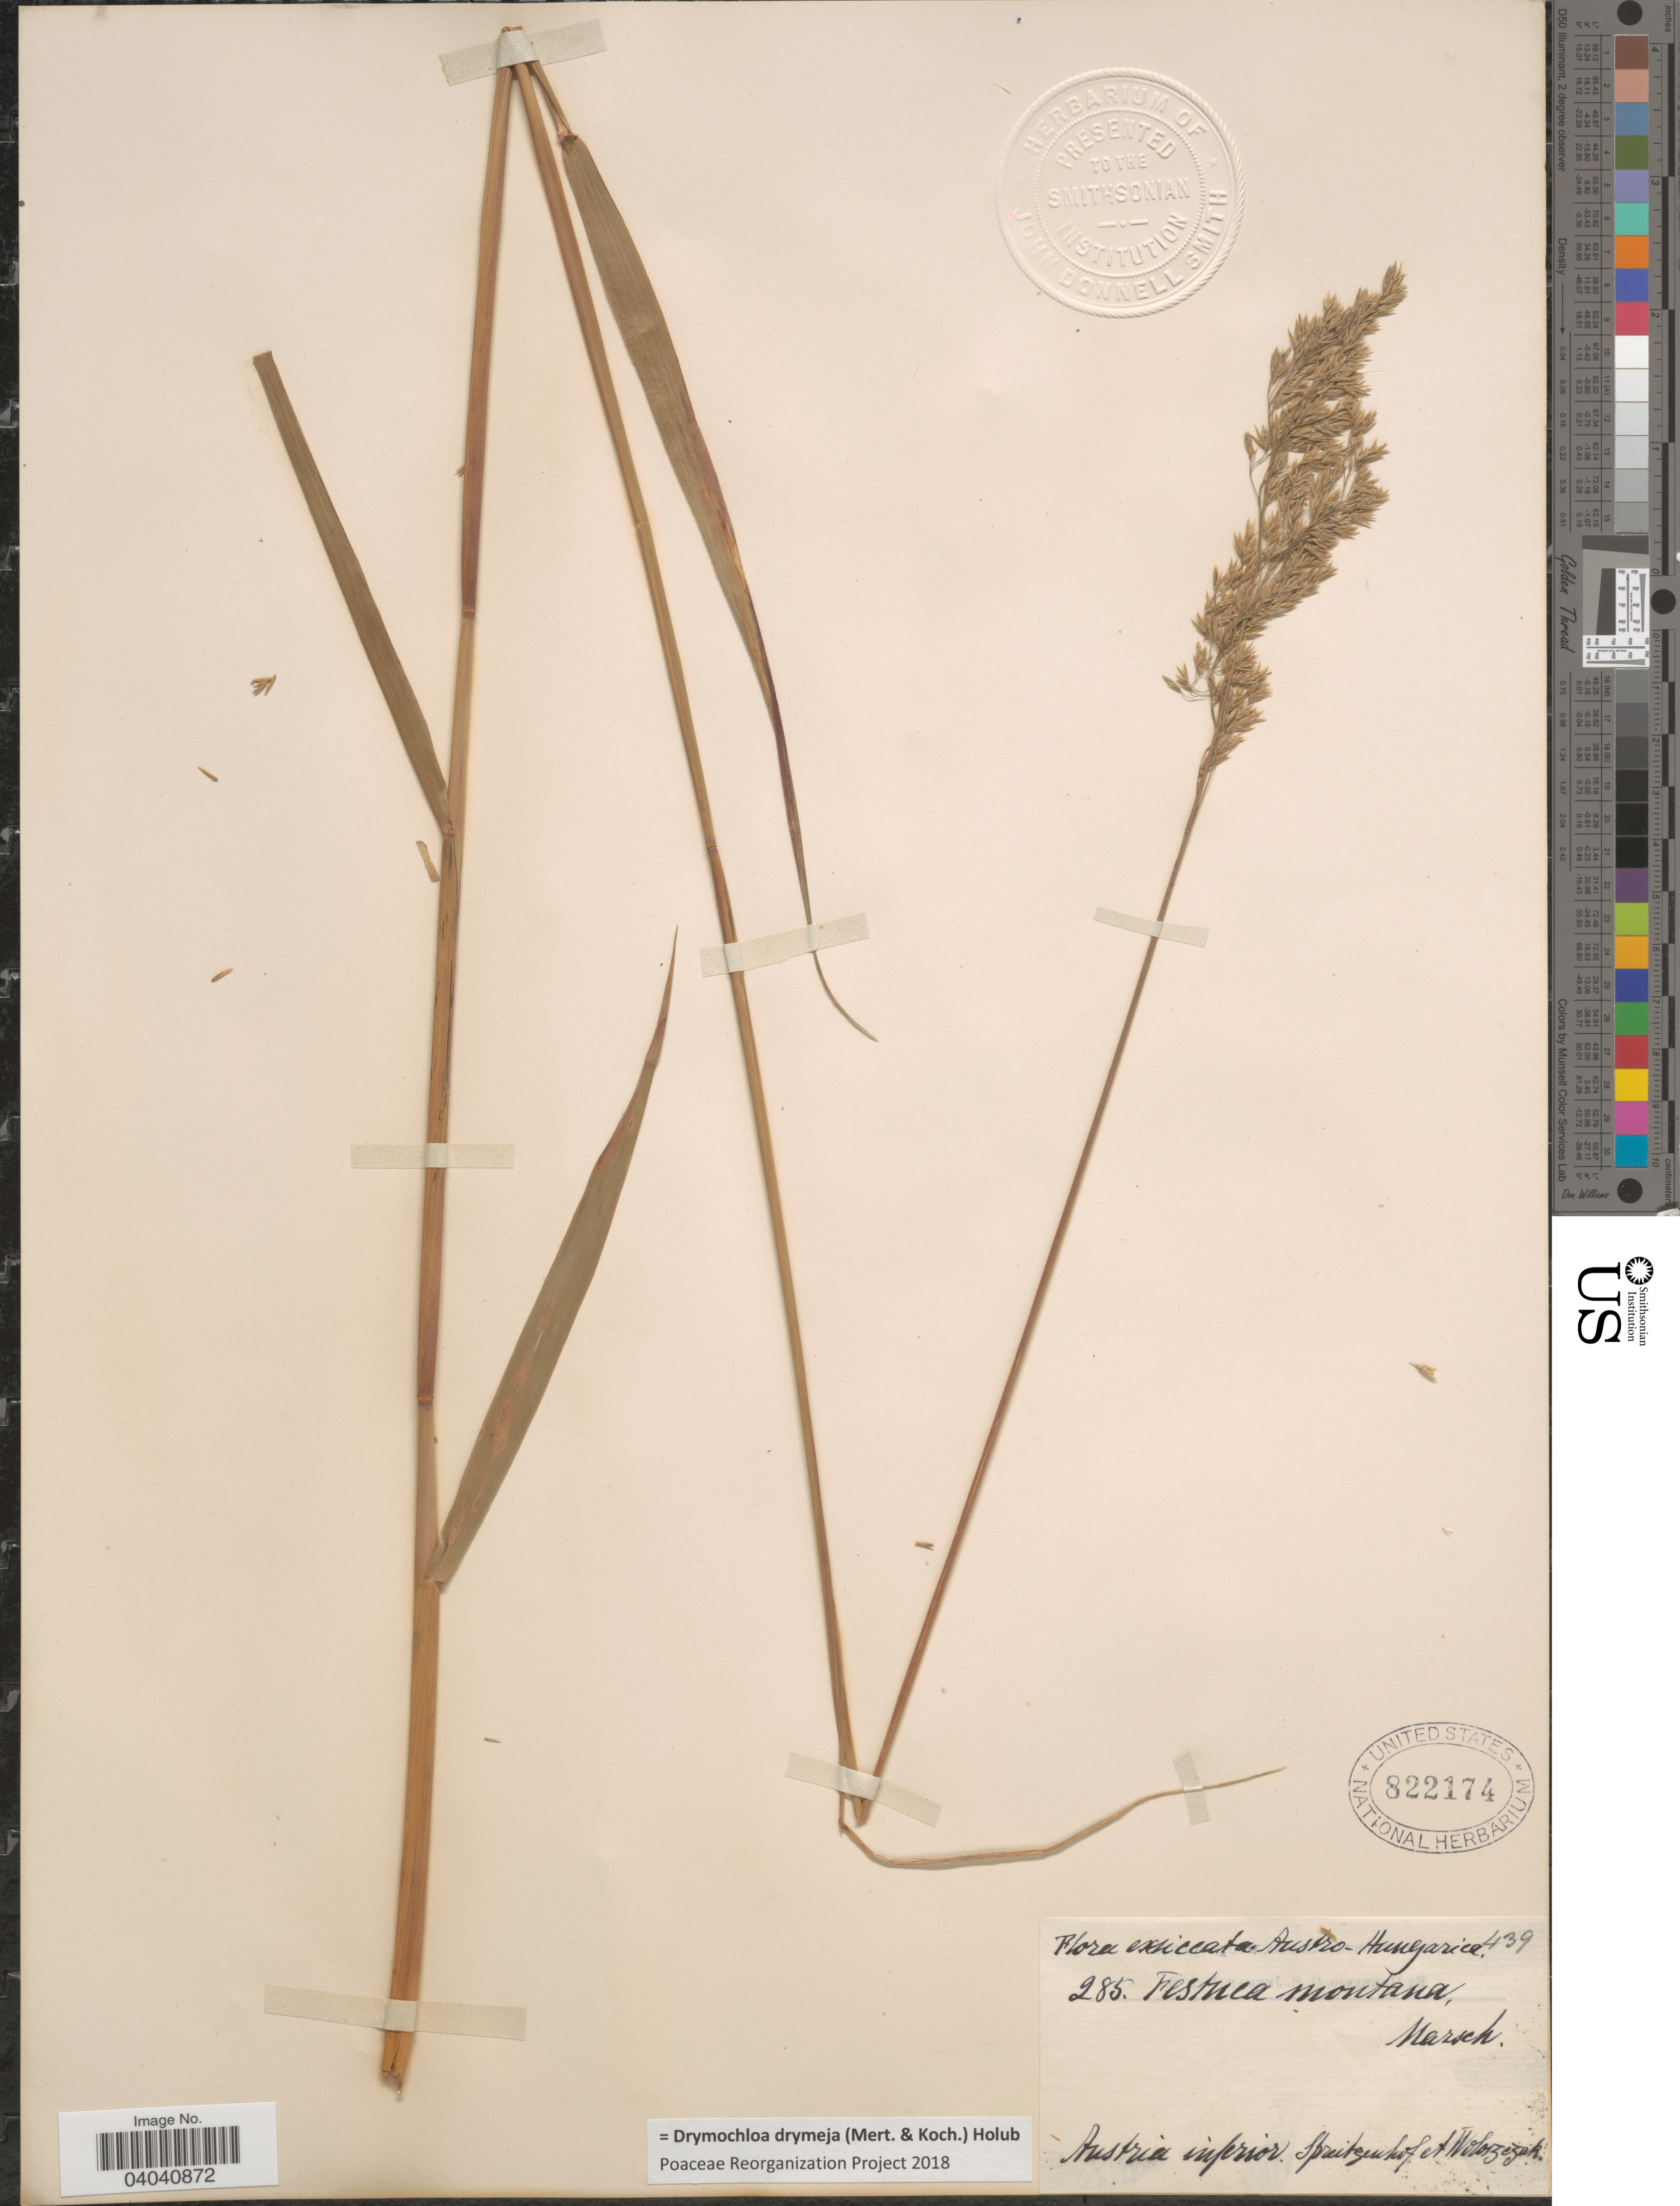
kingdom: Plantae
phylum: Tracheophyta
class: Liliopsida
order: Poales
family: Poaceae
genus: Drymochloa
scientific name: Drymochloa drymeja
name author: (Mert. & W.D.J. Koch) Holub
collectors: Spreitzenhofer & Woloszczak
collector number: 285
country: Austria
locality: Austro-Hungarica. Austria inferior.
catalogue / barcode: US 822174